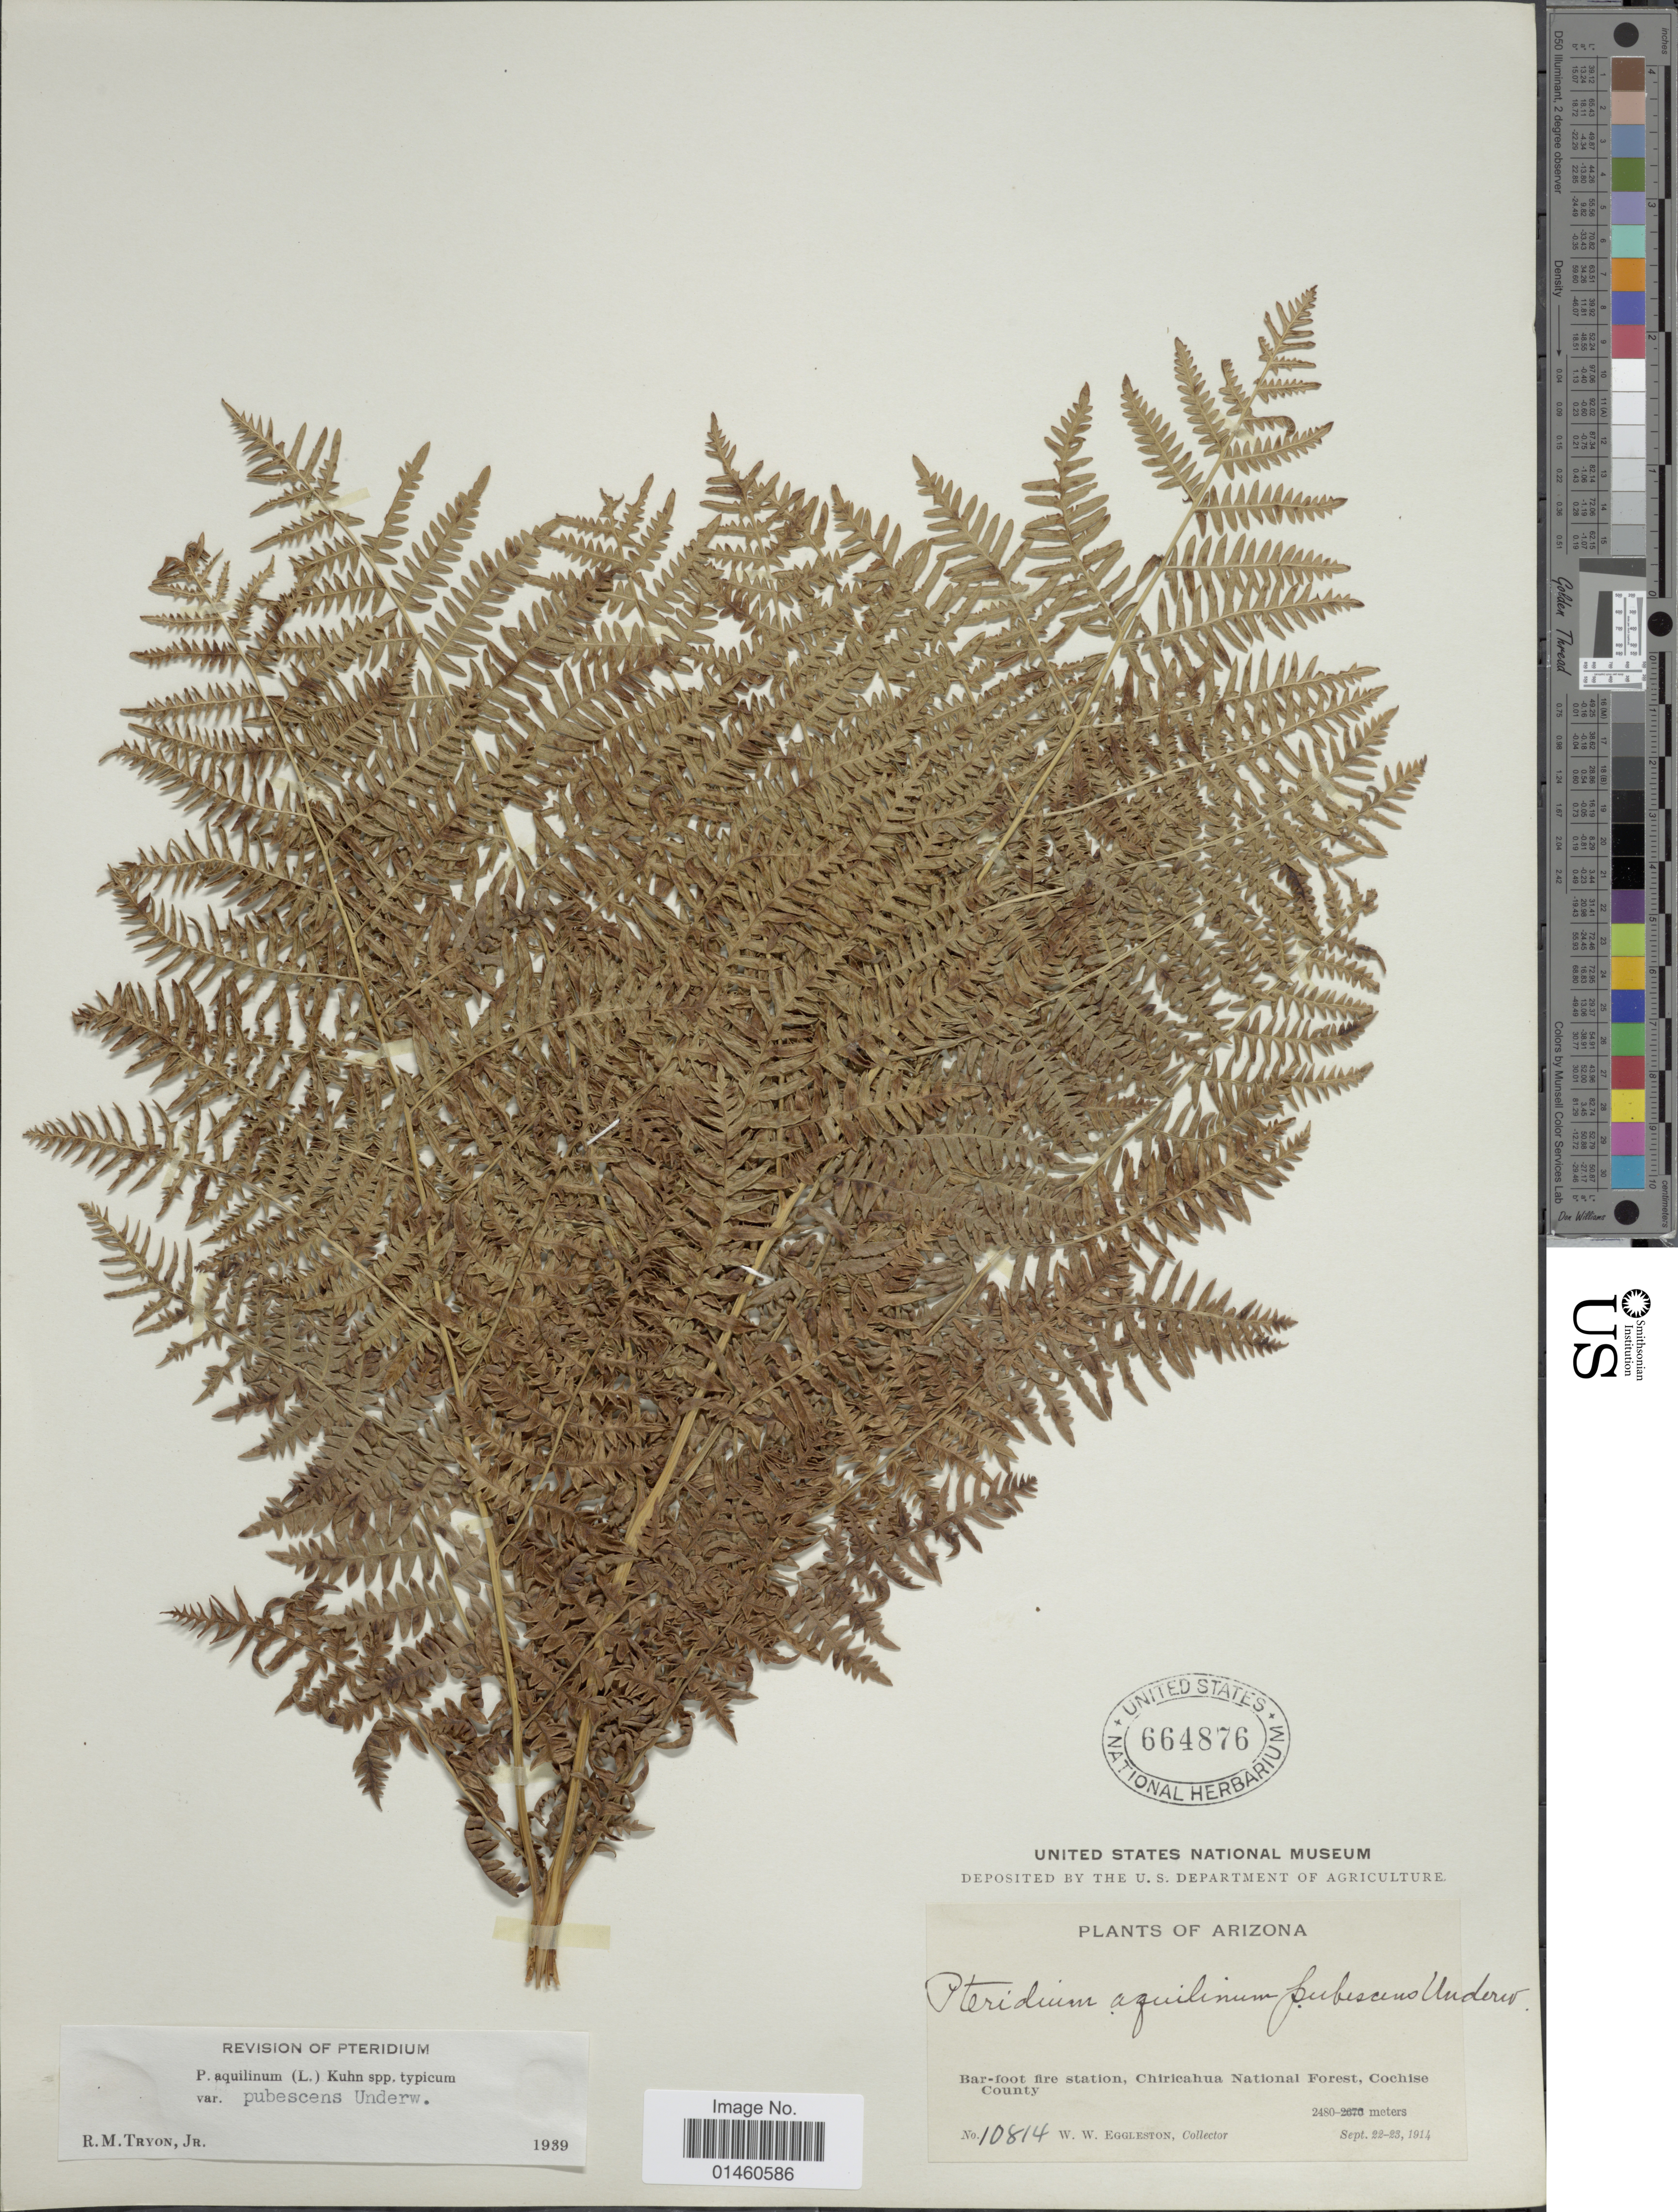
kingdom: Plantae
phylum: Tracheophyta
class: Polypodiopsida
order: Polypodiales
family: Dennstaedtiaceae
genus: Pteridium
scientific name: Pteridium pubescens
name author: (Underw.) Christenh.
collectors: W. W. Eggleston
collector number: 10814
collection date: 1914-09-22/1914-09-23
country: United States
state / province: Arizona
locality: Bar-foot fire station, Chiricahua National Forest, Cochise County.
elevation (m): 2480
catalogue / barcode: US 664876